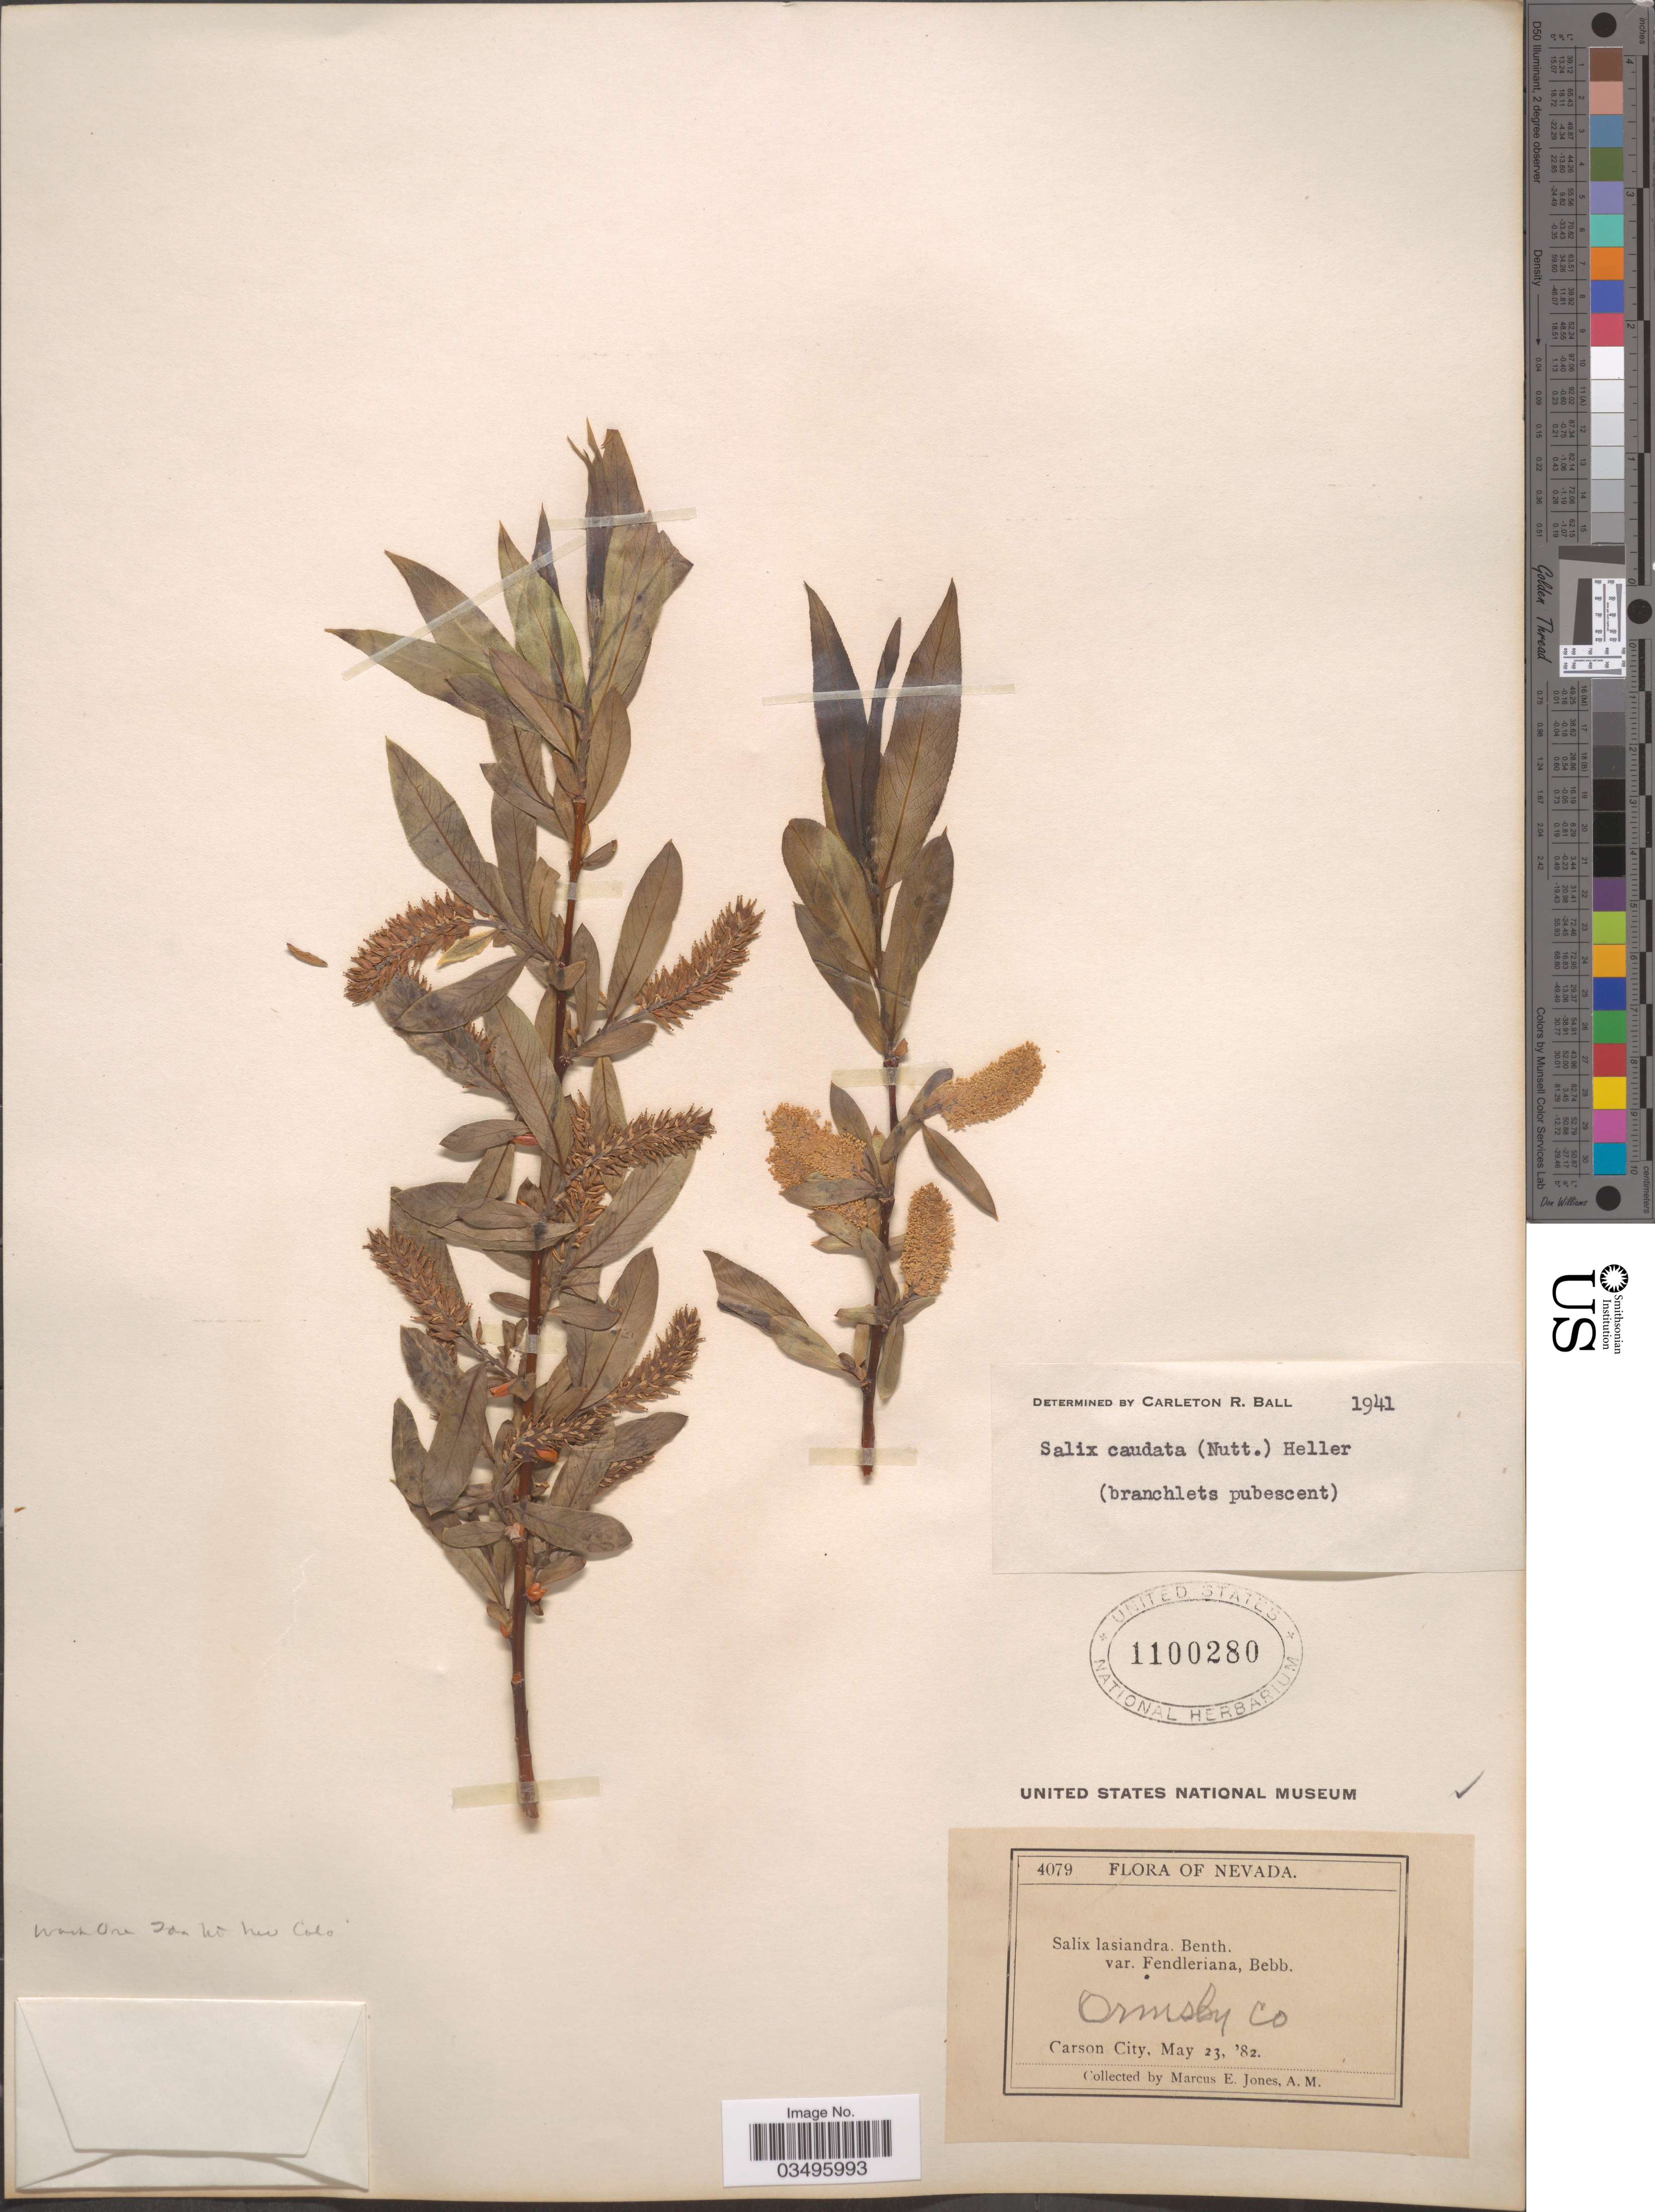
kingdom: Plantae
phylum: Tracheophyta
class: Magnoliopsida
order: Malpighiales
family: Salicaceae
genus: Salix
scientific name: Salix caudata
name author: A. Heller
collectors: M. E. Jones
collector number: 4079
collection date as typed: Transcribed d/m/y: 23/5/82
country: United States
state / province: Nevada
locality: Ormsby Co. Carson City.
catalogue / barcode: US 1100280